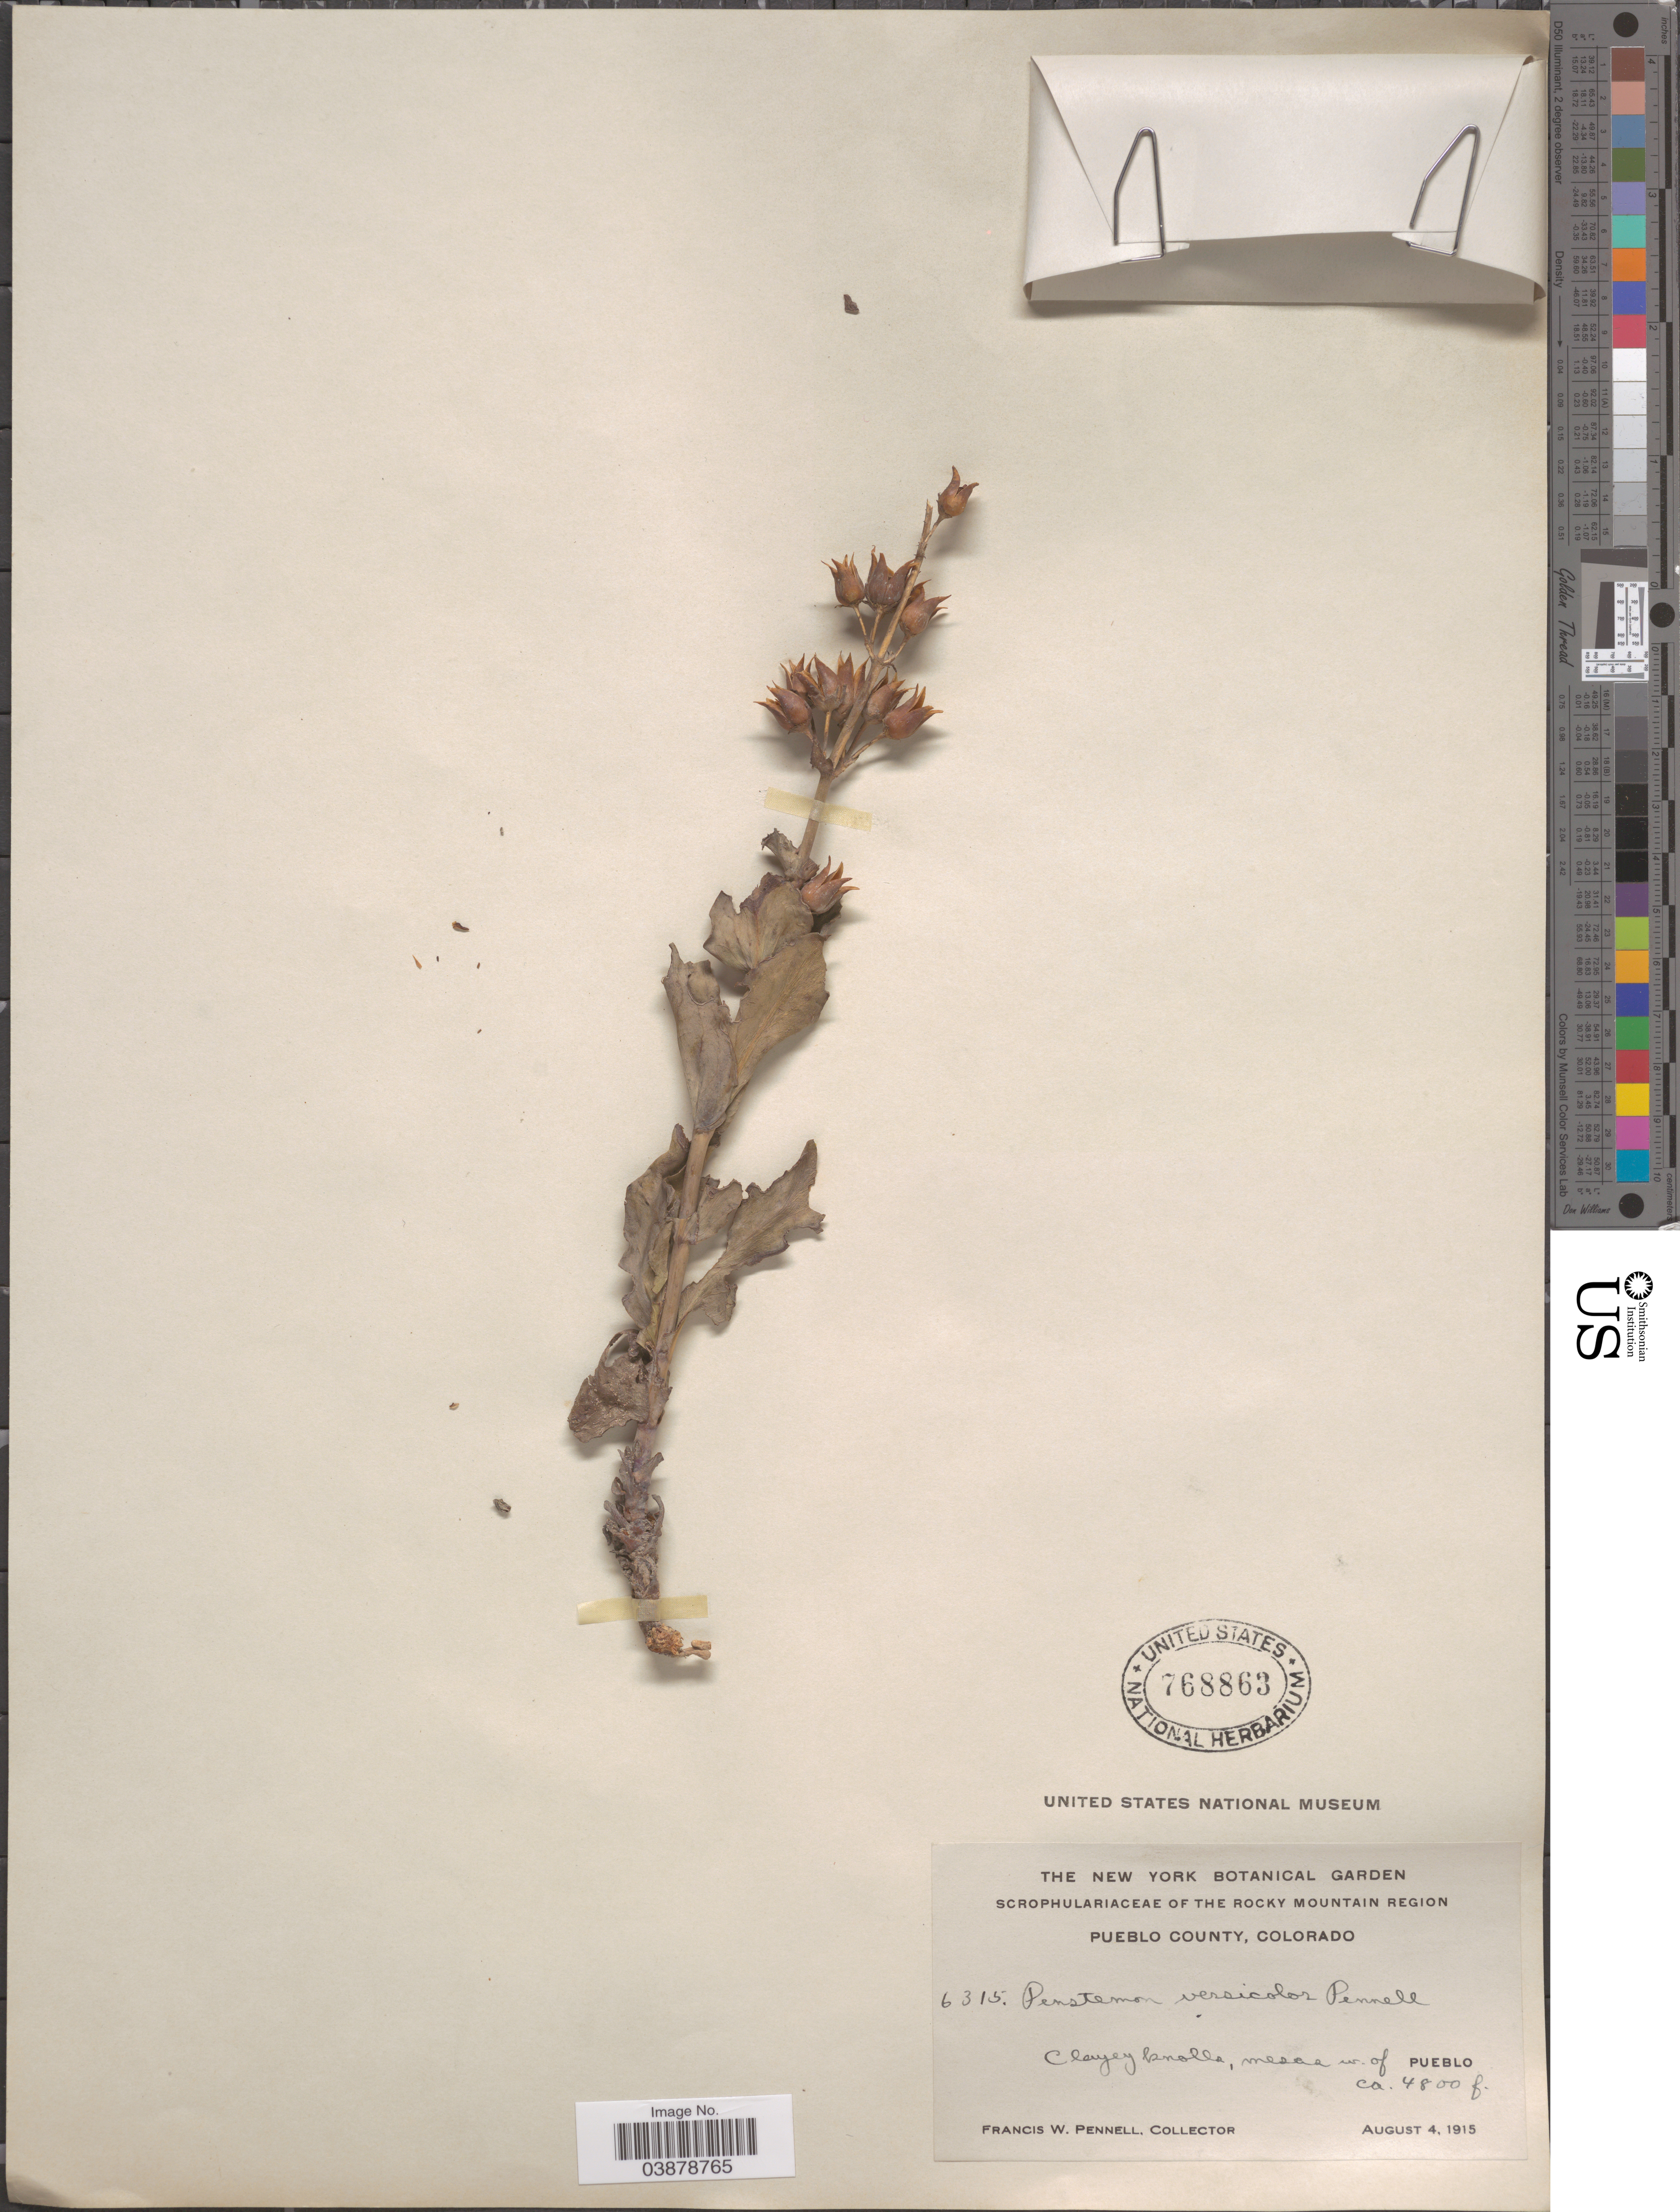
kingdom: Plantae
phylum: Tracheophyta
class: Magnoliopsida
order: Lamiales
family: Plantaginaceae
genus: Penstemon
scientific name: Penstemon versicolor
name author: Pennell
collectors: F. W. Pennell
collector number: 6315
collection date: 1915-08-04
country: United States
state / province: Colorado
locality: Rocky Mountain Region. Pueblo County. Mesas w. of Pueblo.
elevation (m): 1463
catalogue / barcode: US 768863